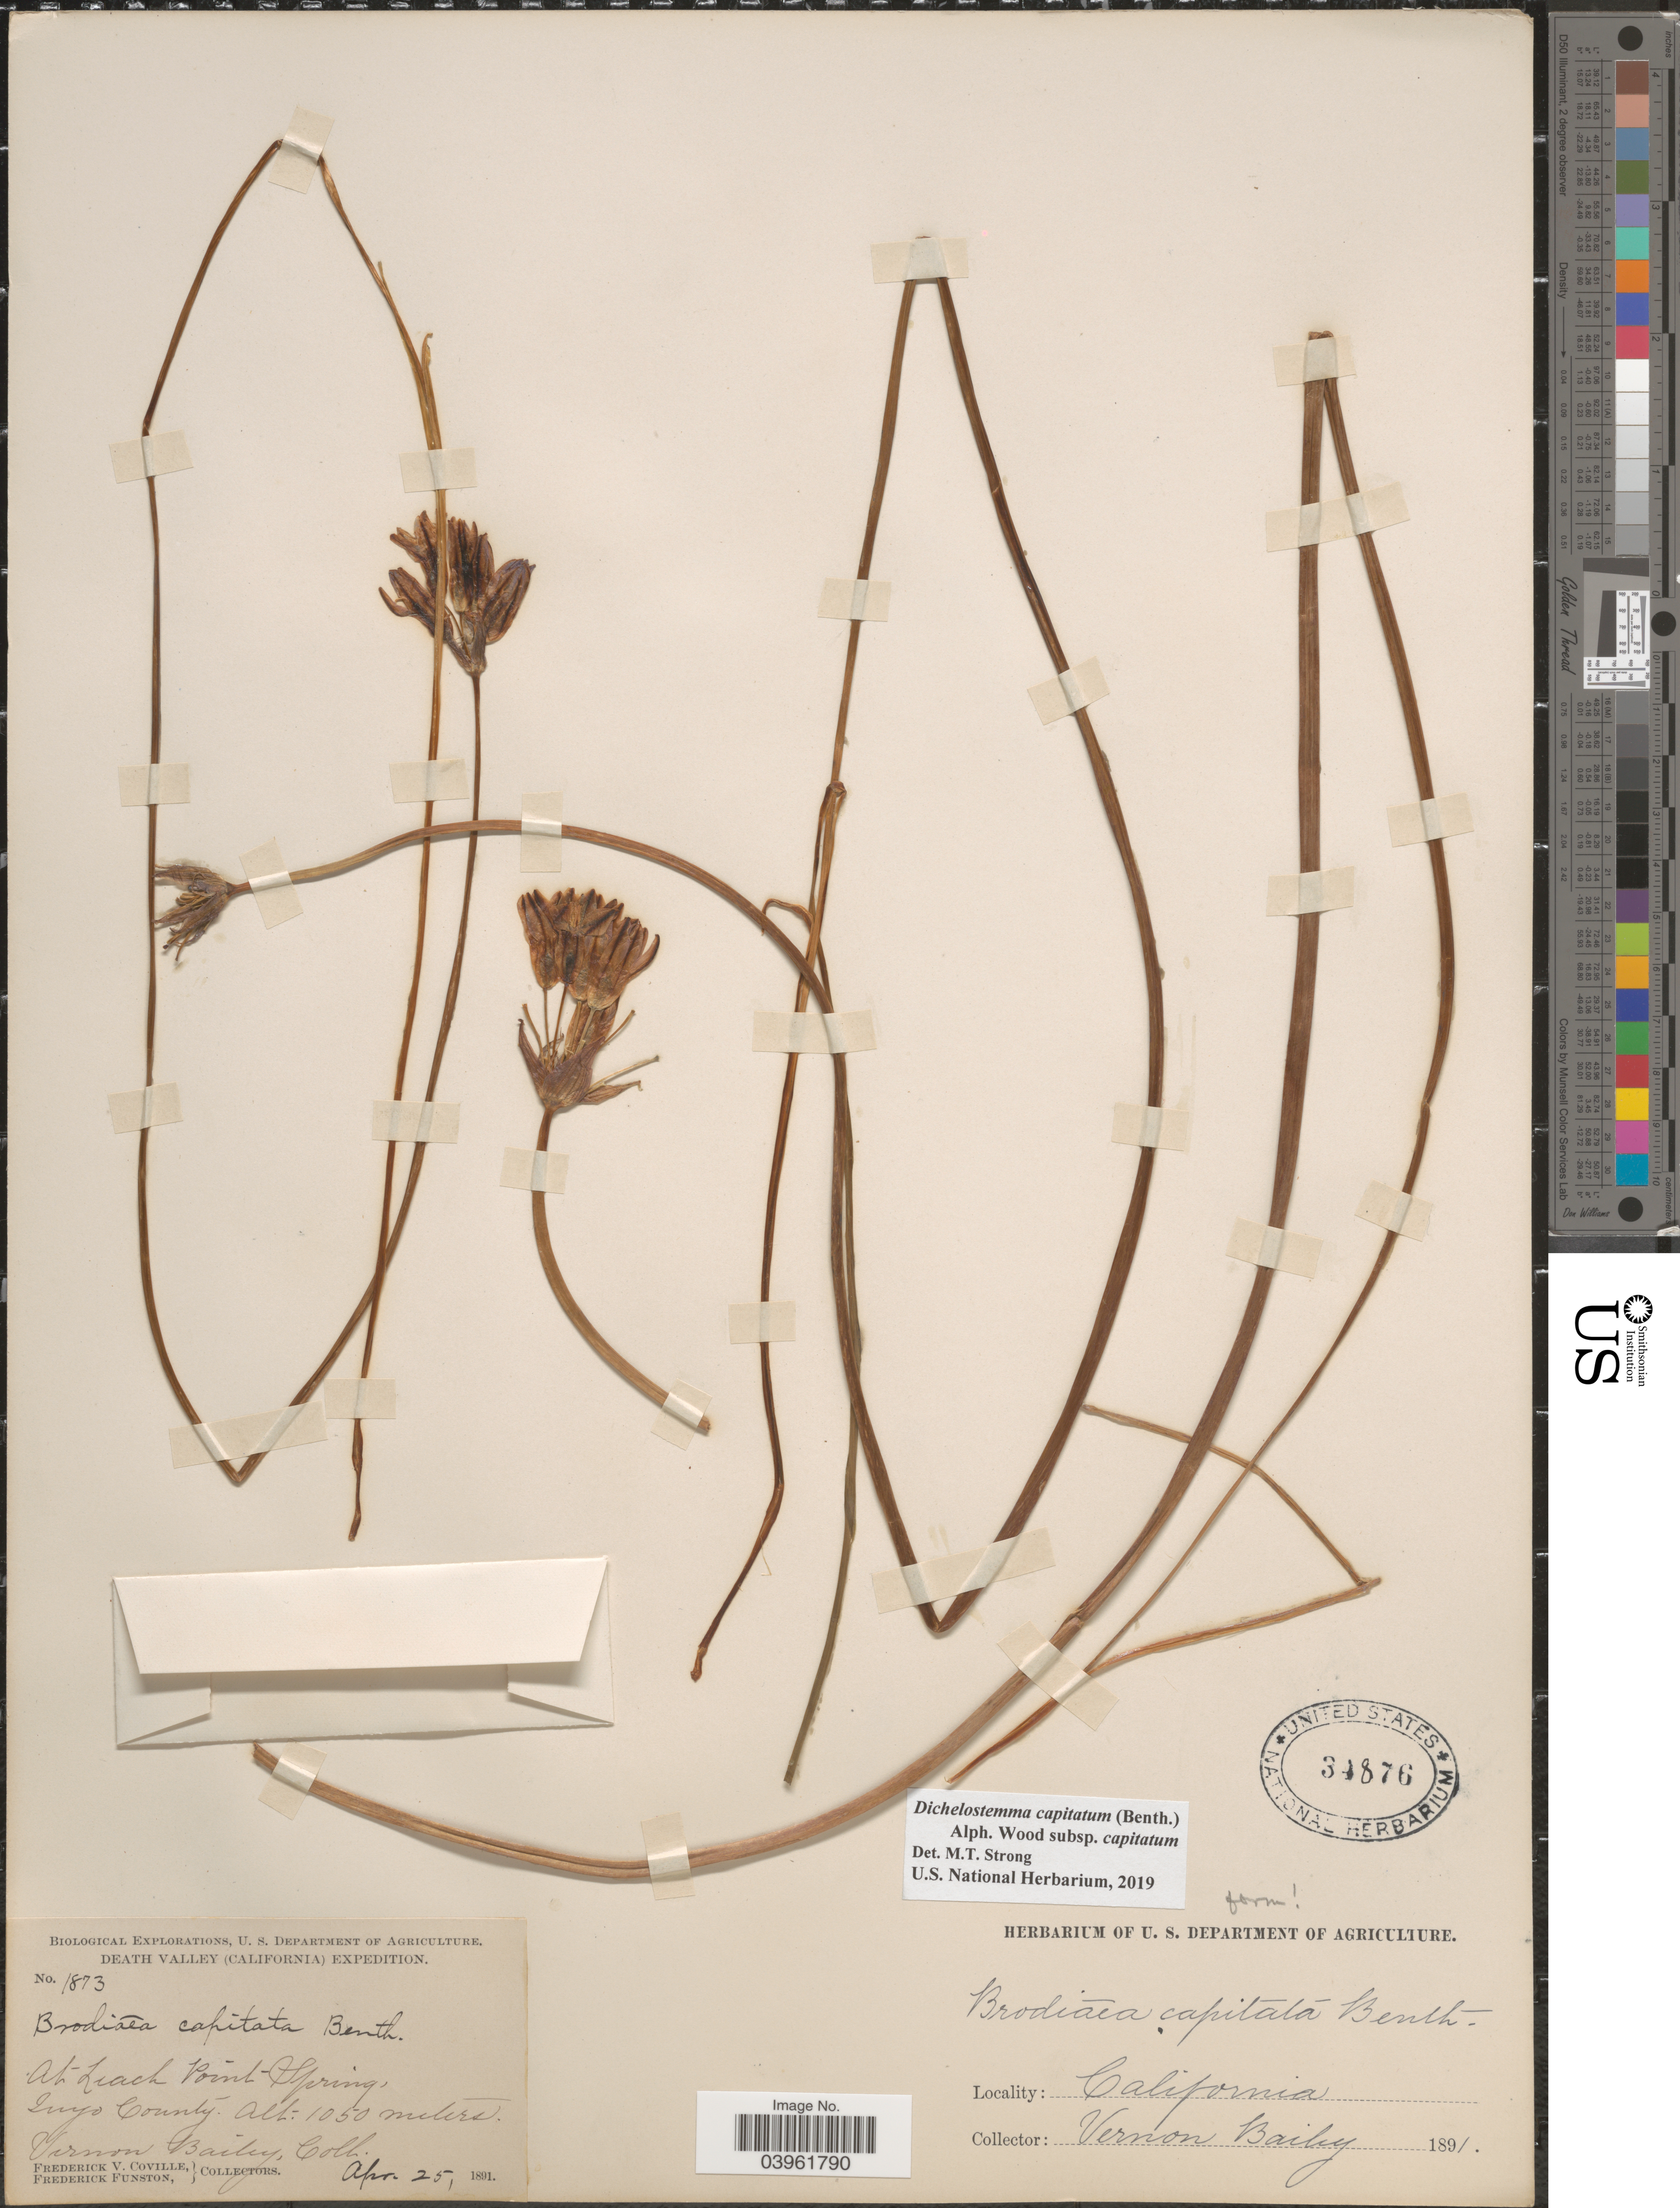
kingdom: Plantae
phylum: Tracheophyta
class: Liliopsida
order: Asparagales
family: Asparagaceae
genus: Dichelostemma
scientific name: Dichelostemma capitatum subsp. capitatum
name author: (Benth.) Alph. Wood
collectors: V. O. Bailey, F. V. Coville & F. Funston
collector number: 1873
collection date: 1891-04-25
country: United States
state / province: California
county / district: Inyo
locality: Death Valley (California). At Launch Point Spring, Inyo County.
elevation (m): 1050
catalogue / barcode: US 34876